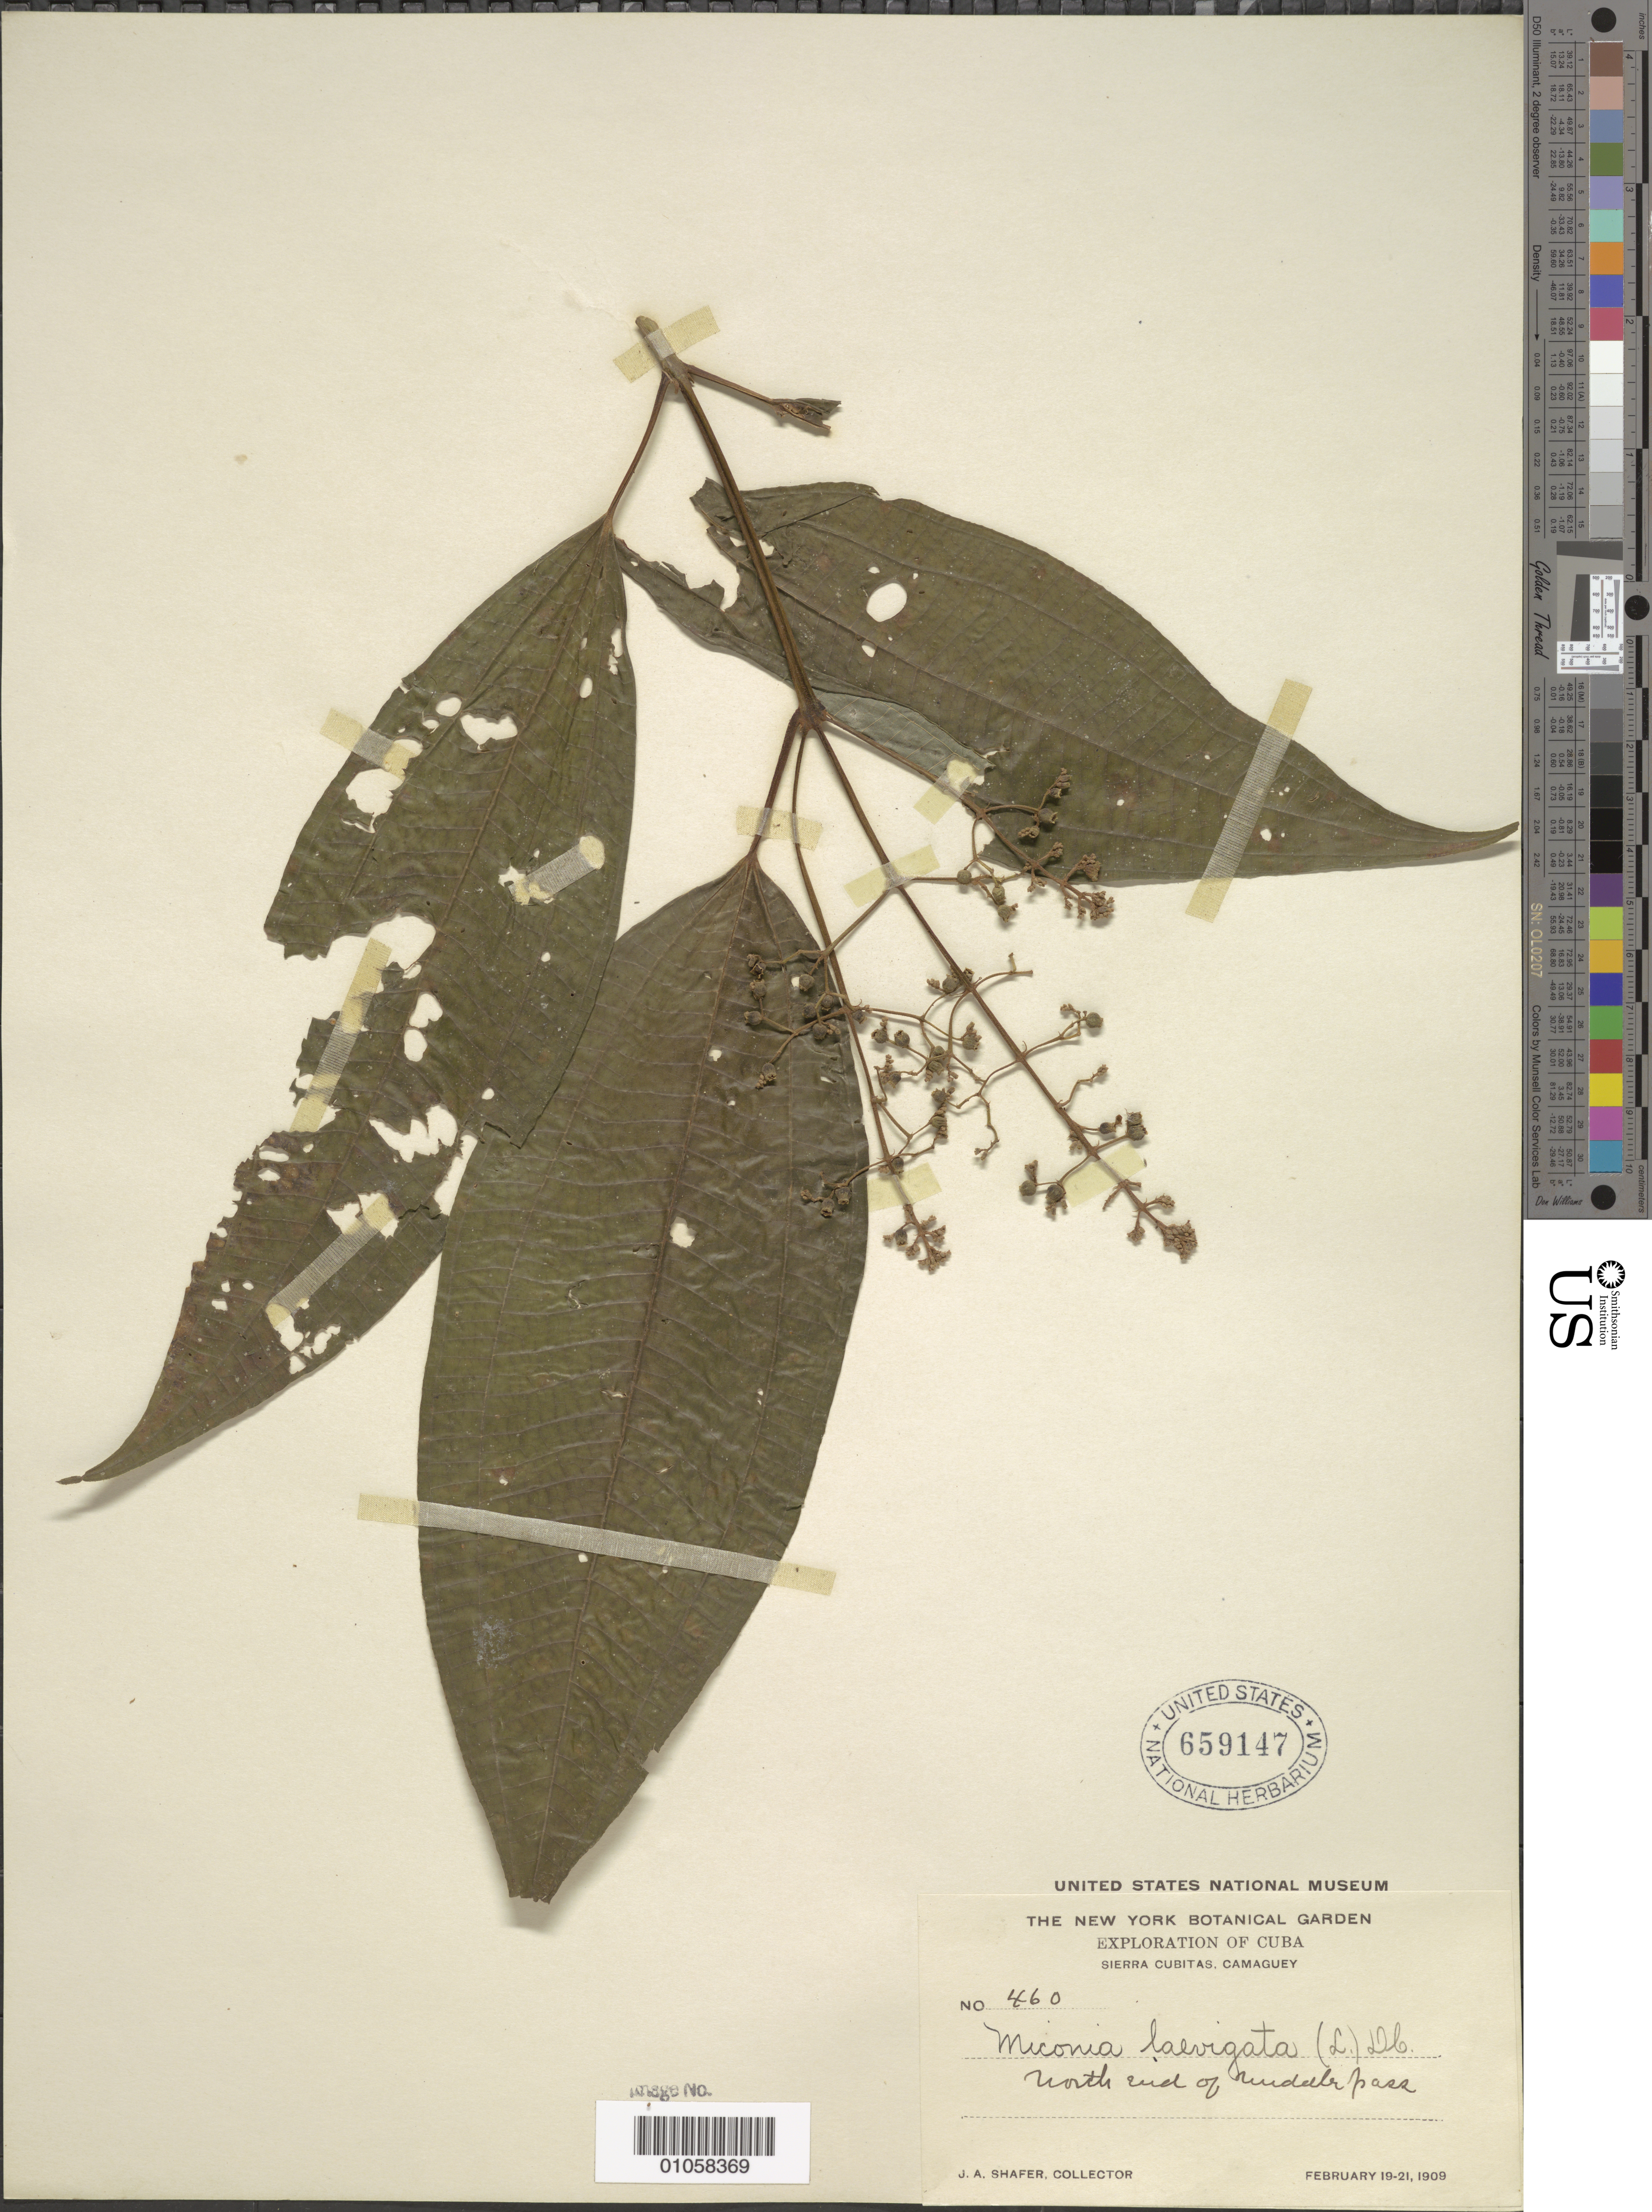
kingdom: Plantae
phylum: Tracheophyta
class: Magnoliopsida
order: Myrtales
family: Melastomataceae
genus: Miconia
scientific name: Miconia laevigata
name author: (L.) D. Don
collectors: J. A. Shafer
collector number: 460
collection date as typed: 19 Feb 1909 to 21 Feb 1909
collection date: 1909-02-19/1909-02-21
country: Cuba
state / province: Camaguey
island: Cuba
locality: Sierra Cubitas, n of Middle Pass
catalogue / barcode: US 659147